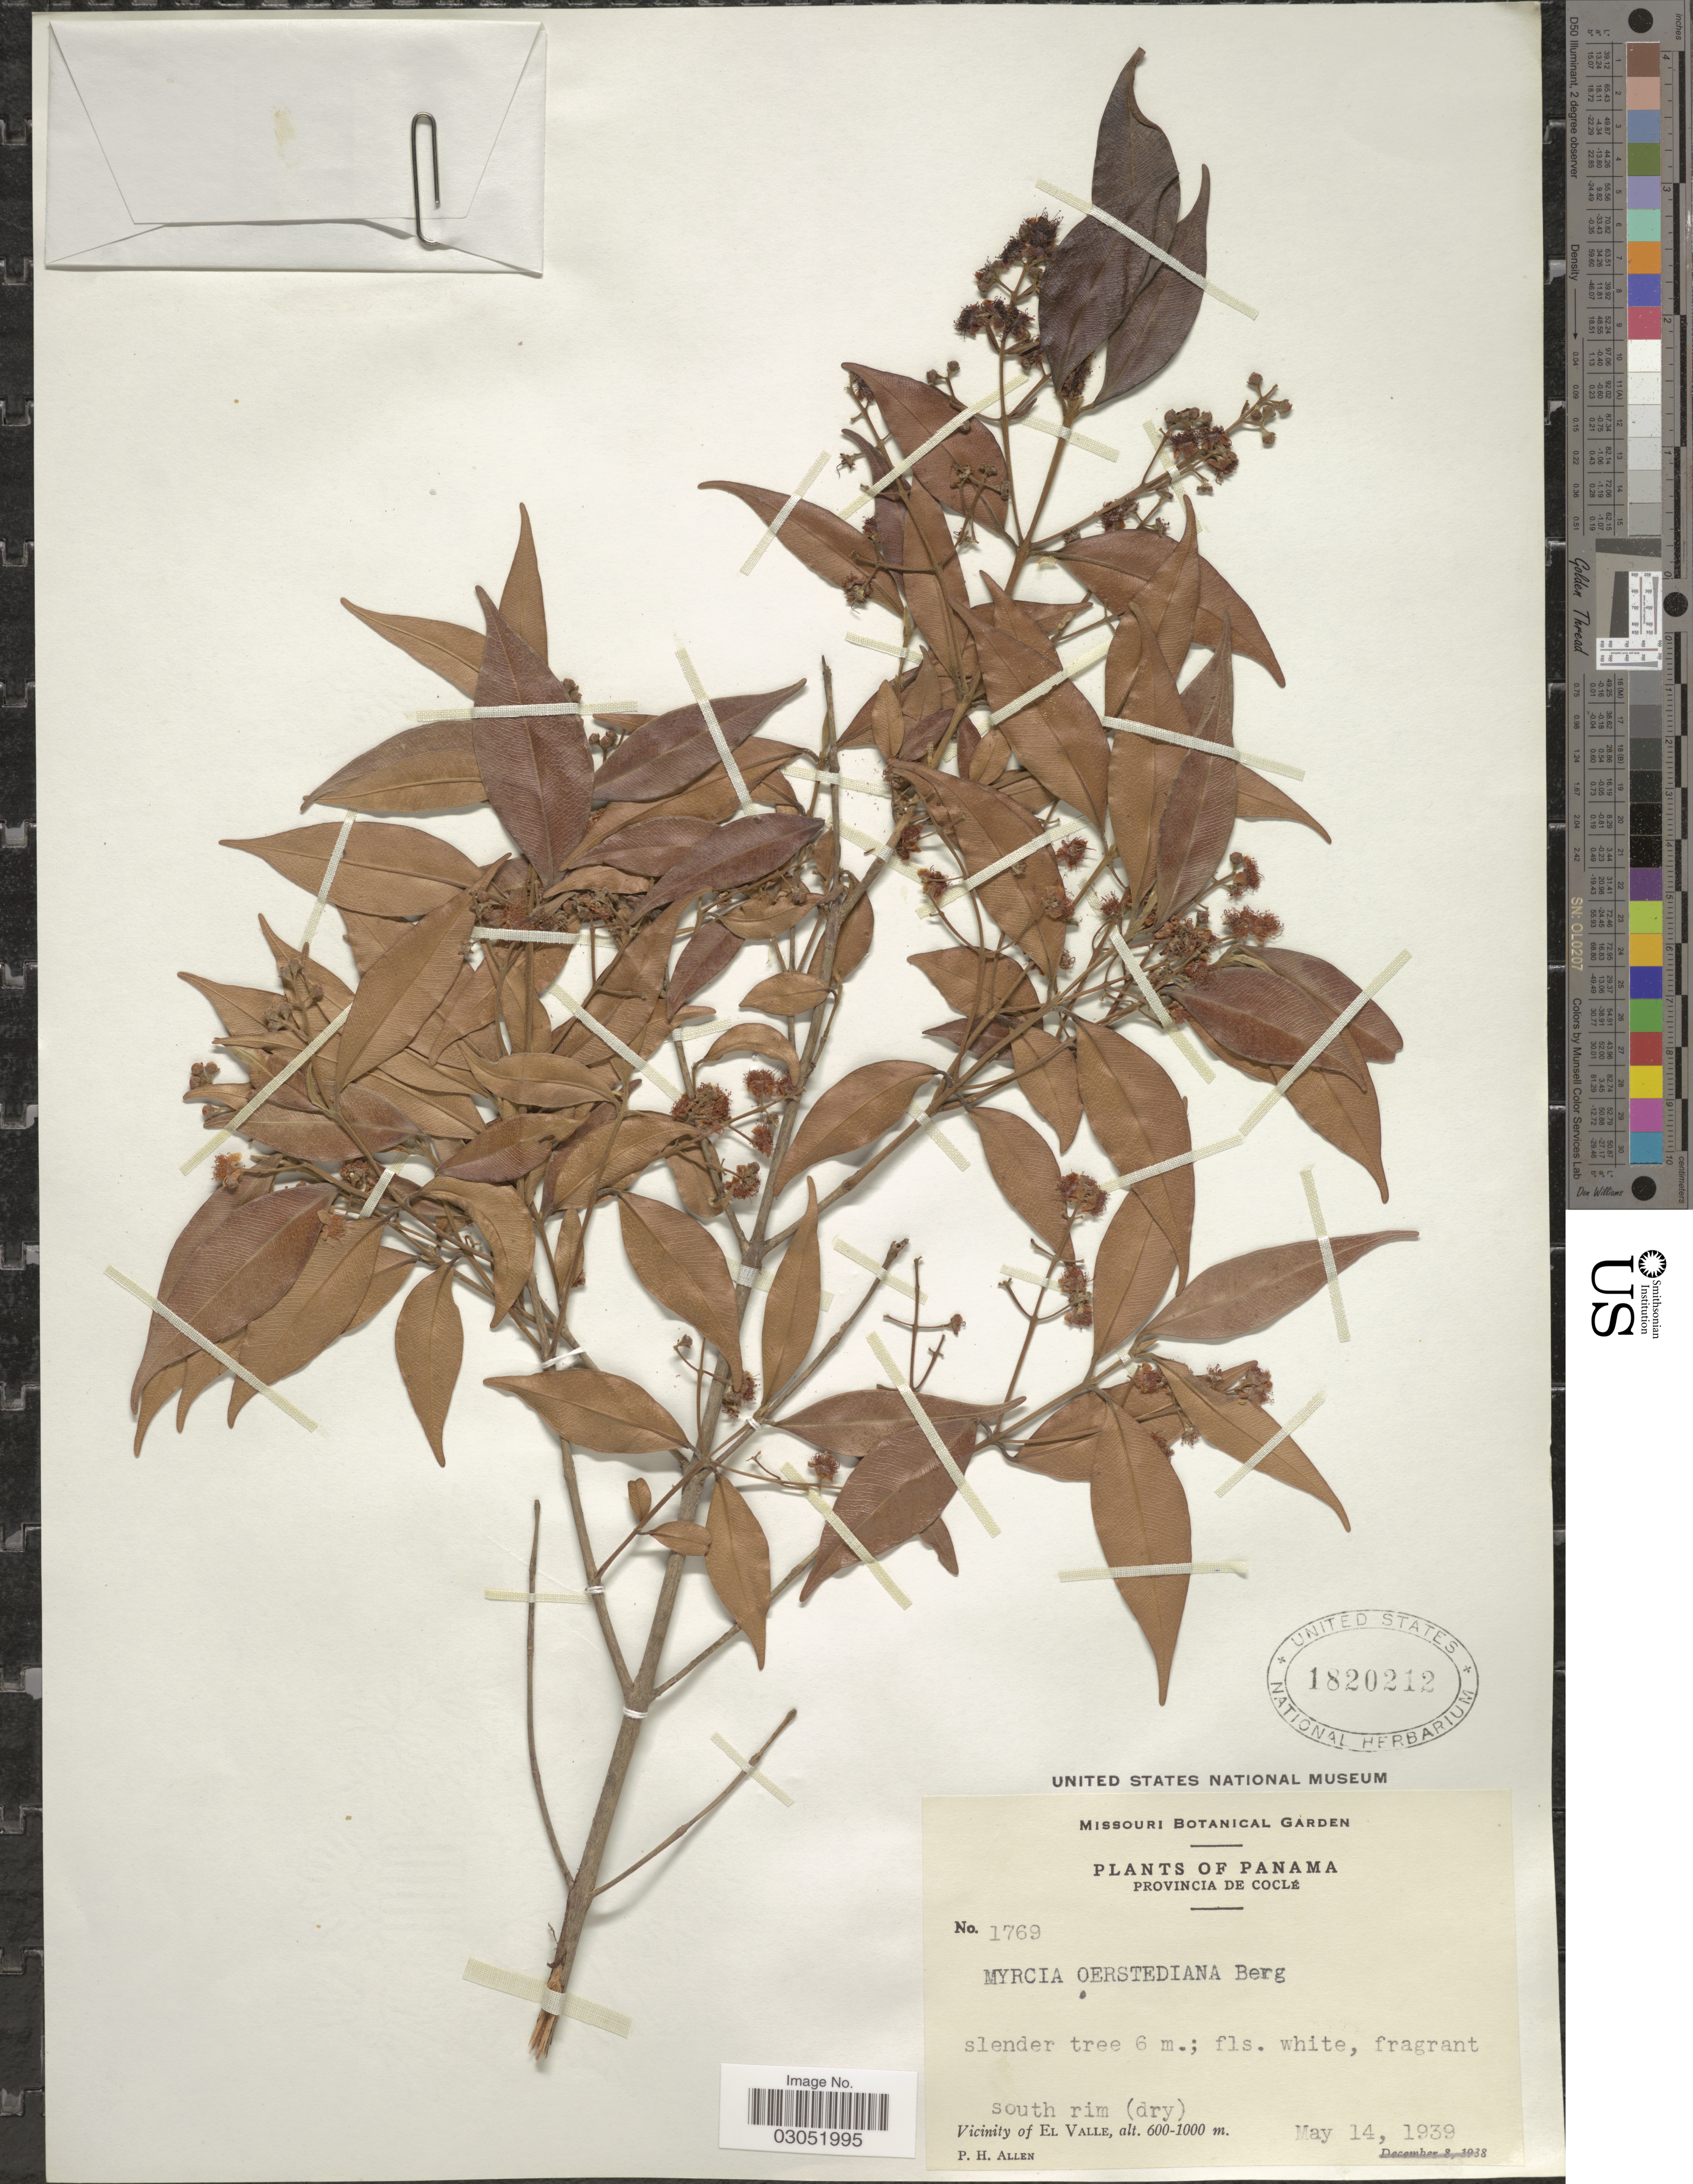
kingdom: Plantae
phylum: Tracheophyta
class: Magnoliopsida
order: Myrtales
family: Myrtaceae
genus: Myrcia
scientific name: Myrcia splendens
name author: (Sw.) DC.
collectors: P. H. Allen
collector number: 1769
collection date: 1939-05-14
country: Panama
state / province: Coclé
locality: South rim (dry). Vicinity of El Valle.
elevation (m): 600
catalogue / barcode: US 1820212